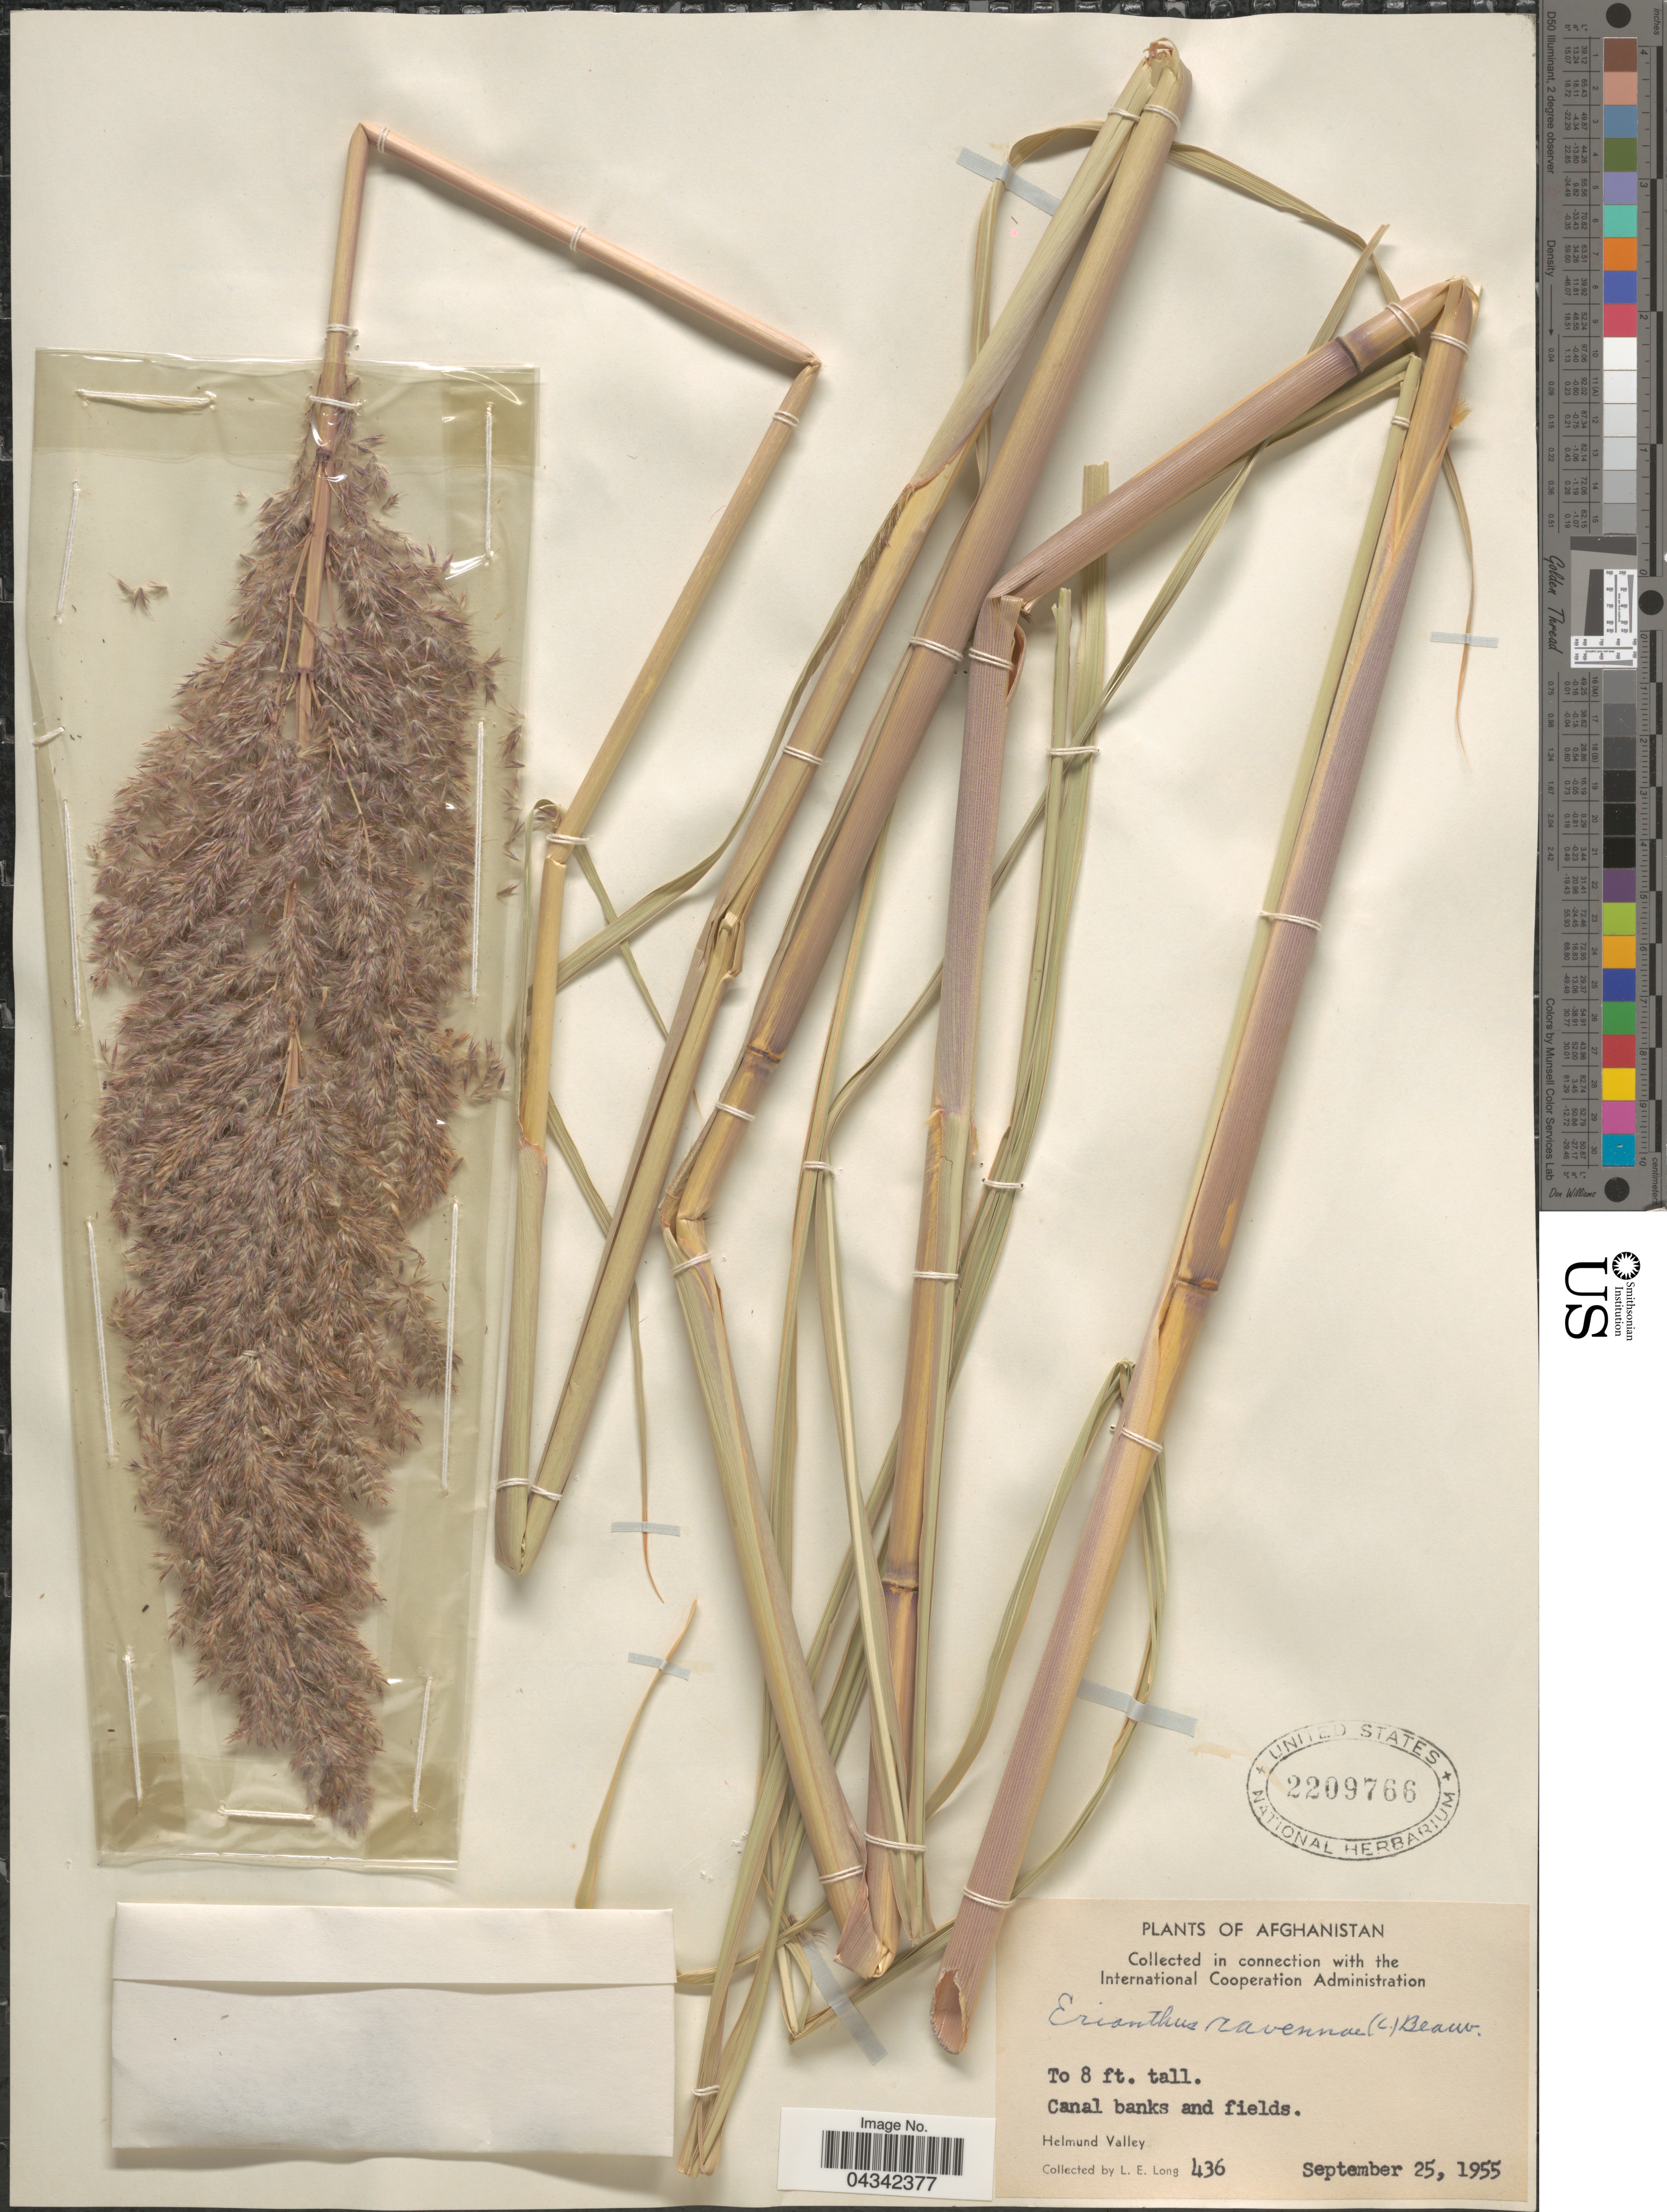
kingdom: Plantae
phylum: Tracheophyta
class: Liliopsida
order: Poales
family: Poaceae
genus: Tripidium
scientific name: Tripidium ravennae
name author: (L.) H. Scholz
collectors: L. E. Long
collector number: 436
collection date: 1955-09-25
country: Afghanistan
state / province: Helmand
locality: Canal banks and fields. Helmund Valley.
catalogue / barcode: US 2209766